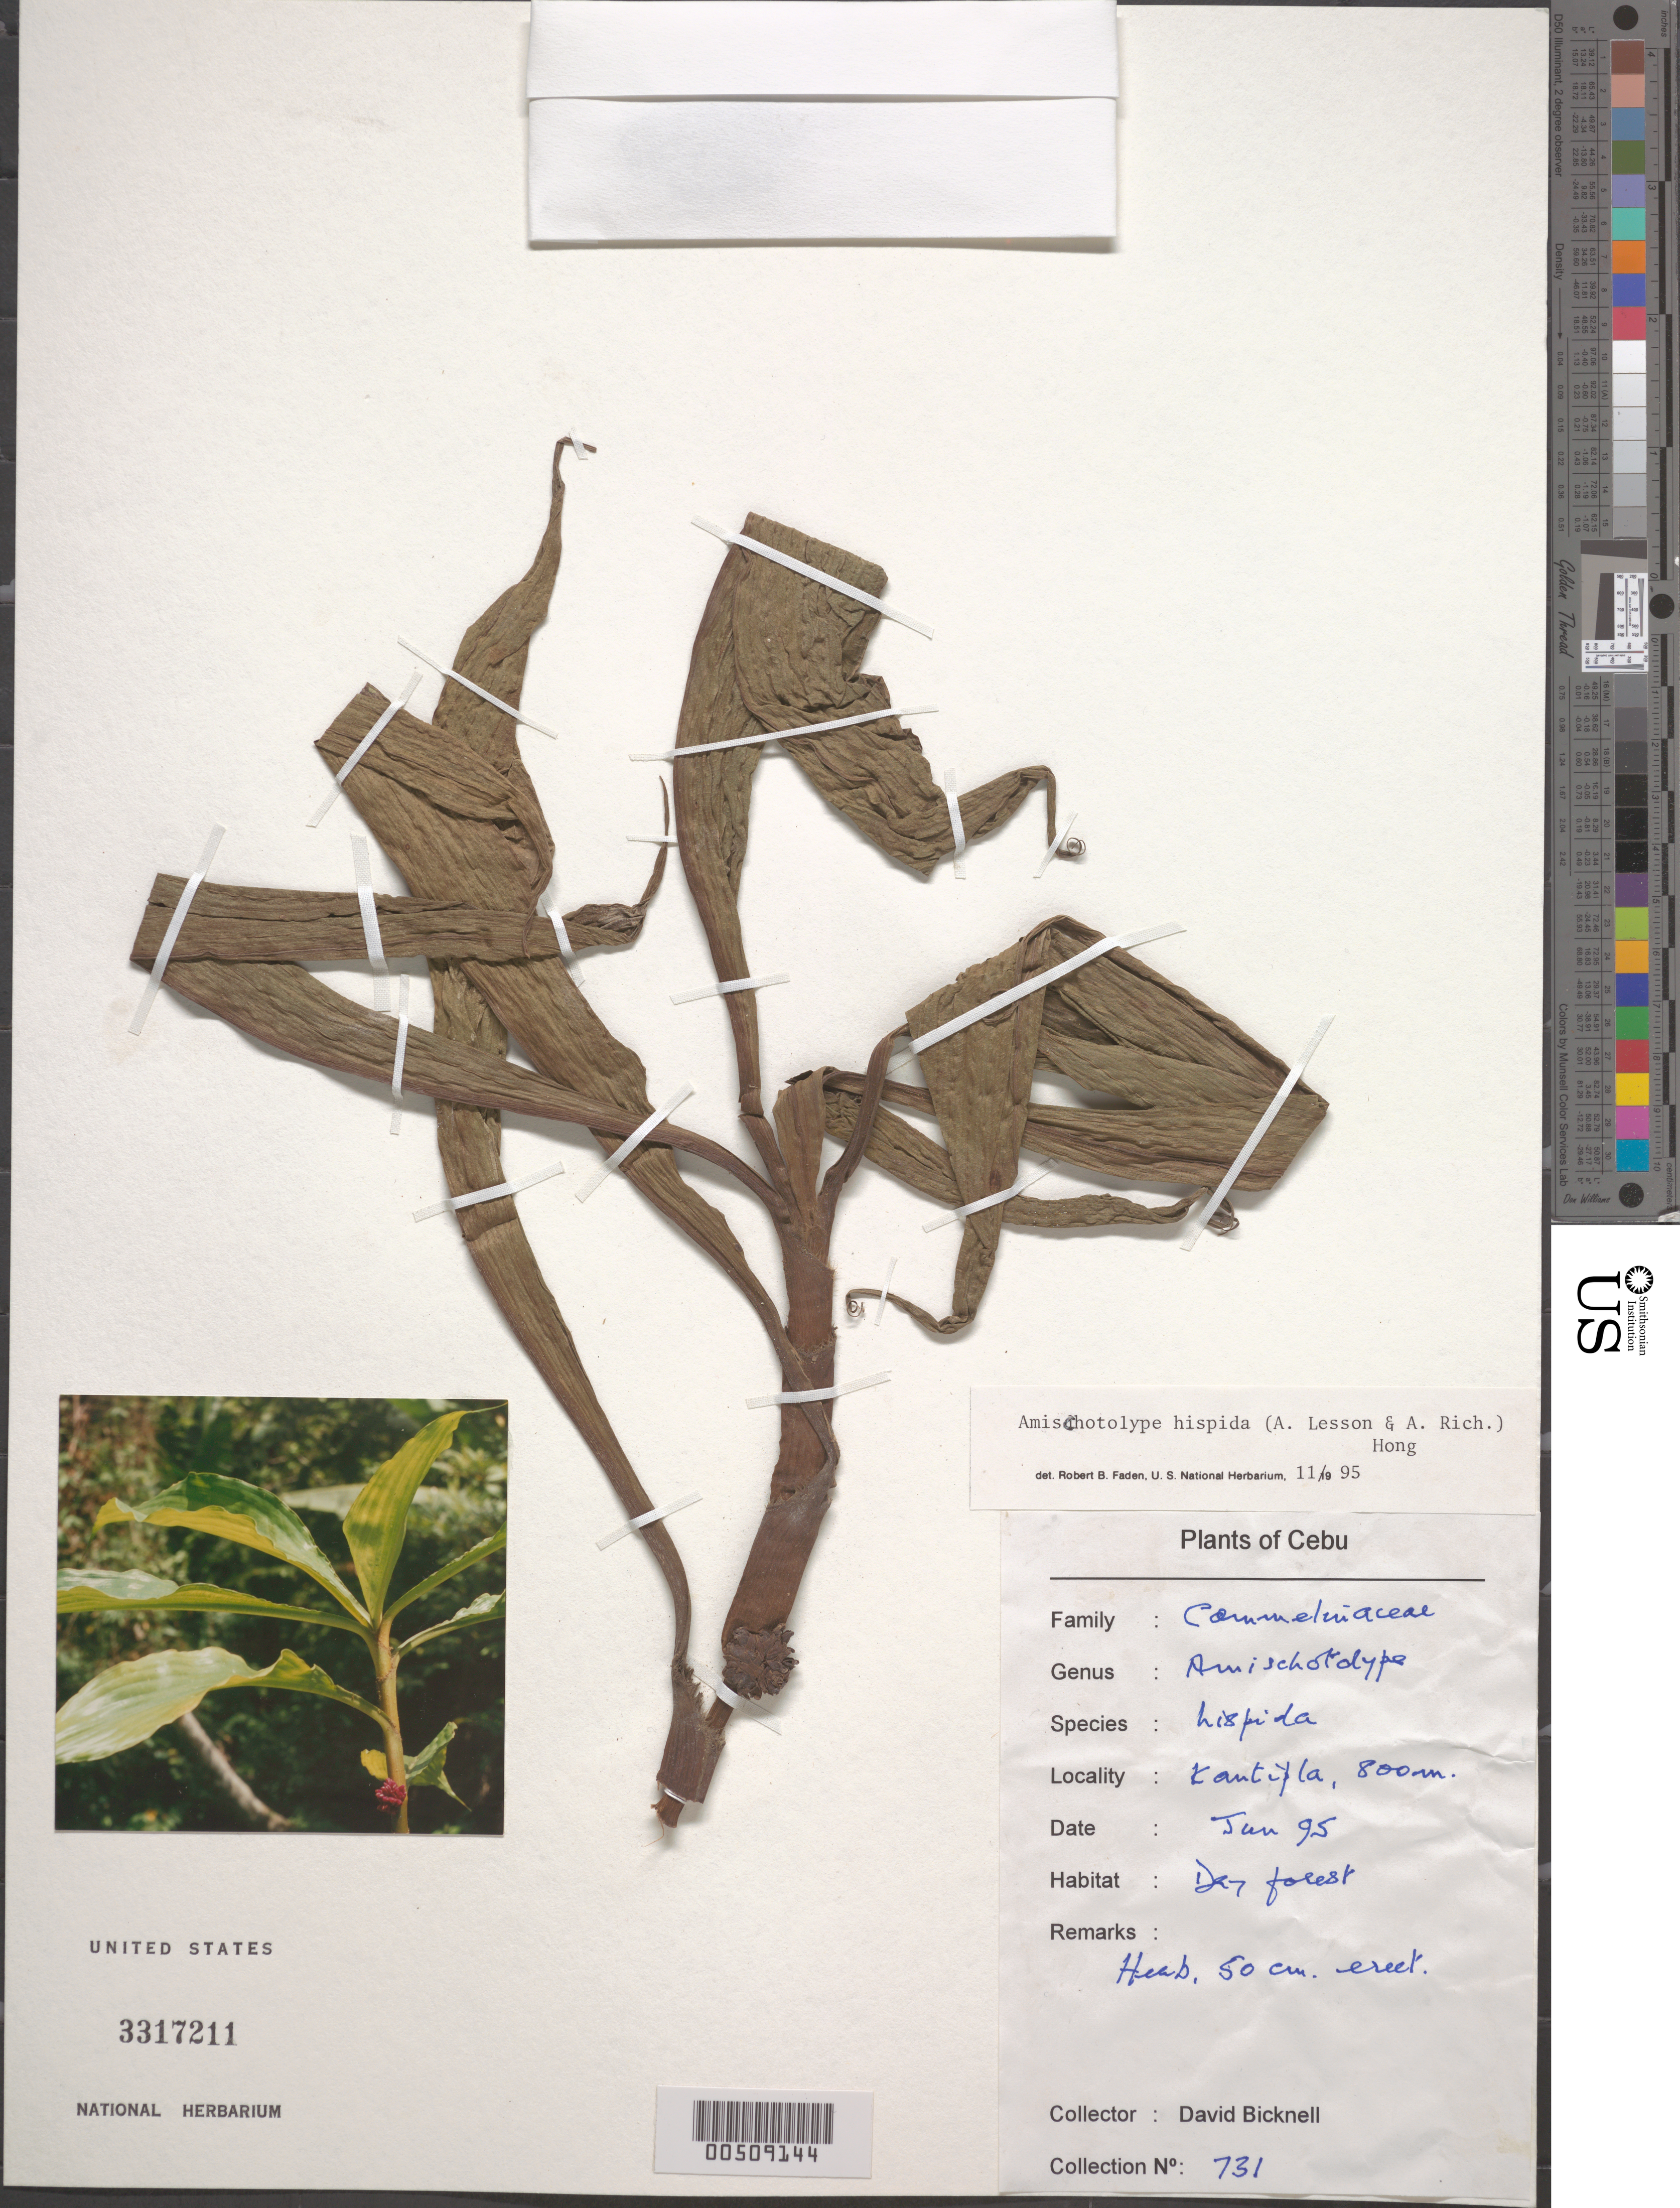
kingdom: Plantae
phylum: Tracheophyta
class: Liliopsida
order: Commelinales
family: Commelinaceae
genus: Amischotolype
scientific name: Amischotolype hispida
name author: (A. Rich.) D.Y. Hong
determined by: Faden, Robert B., (US), Smithsonian Institution - National Museum of Natural History (UNITED STATES)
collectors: C. Bicknell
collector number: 731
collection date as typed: Jun 1995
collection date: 1995-06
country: Philippines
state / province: Central Visayas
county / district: Cebu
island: Cebu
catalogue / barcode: US 3317211